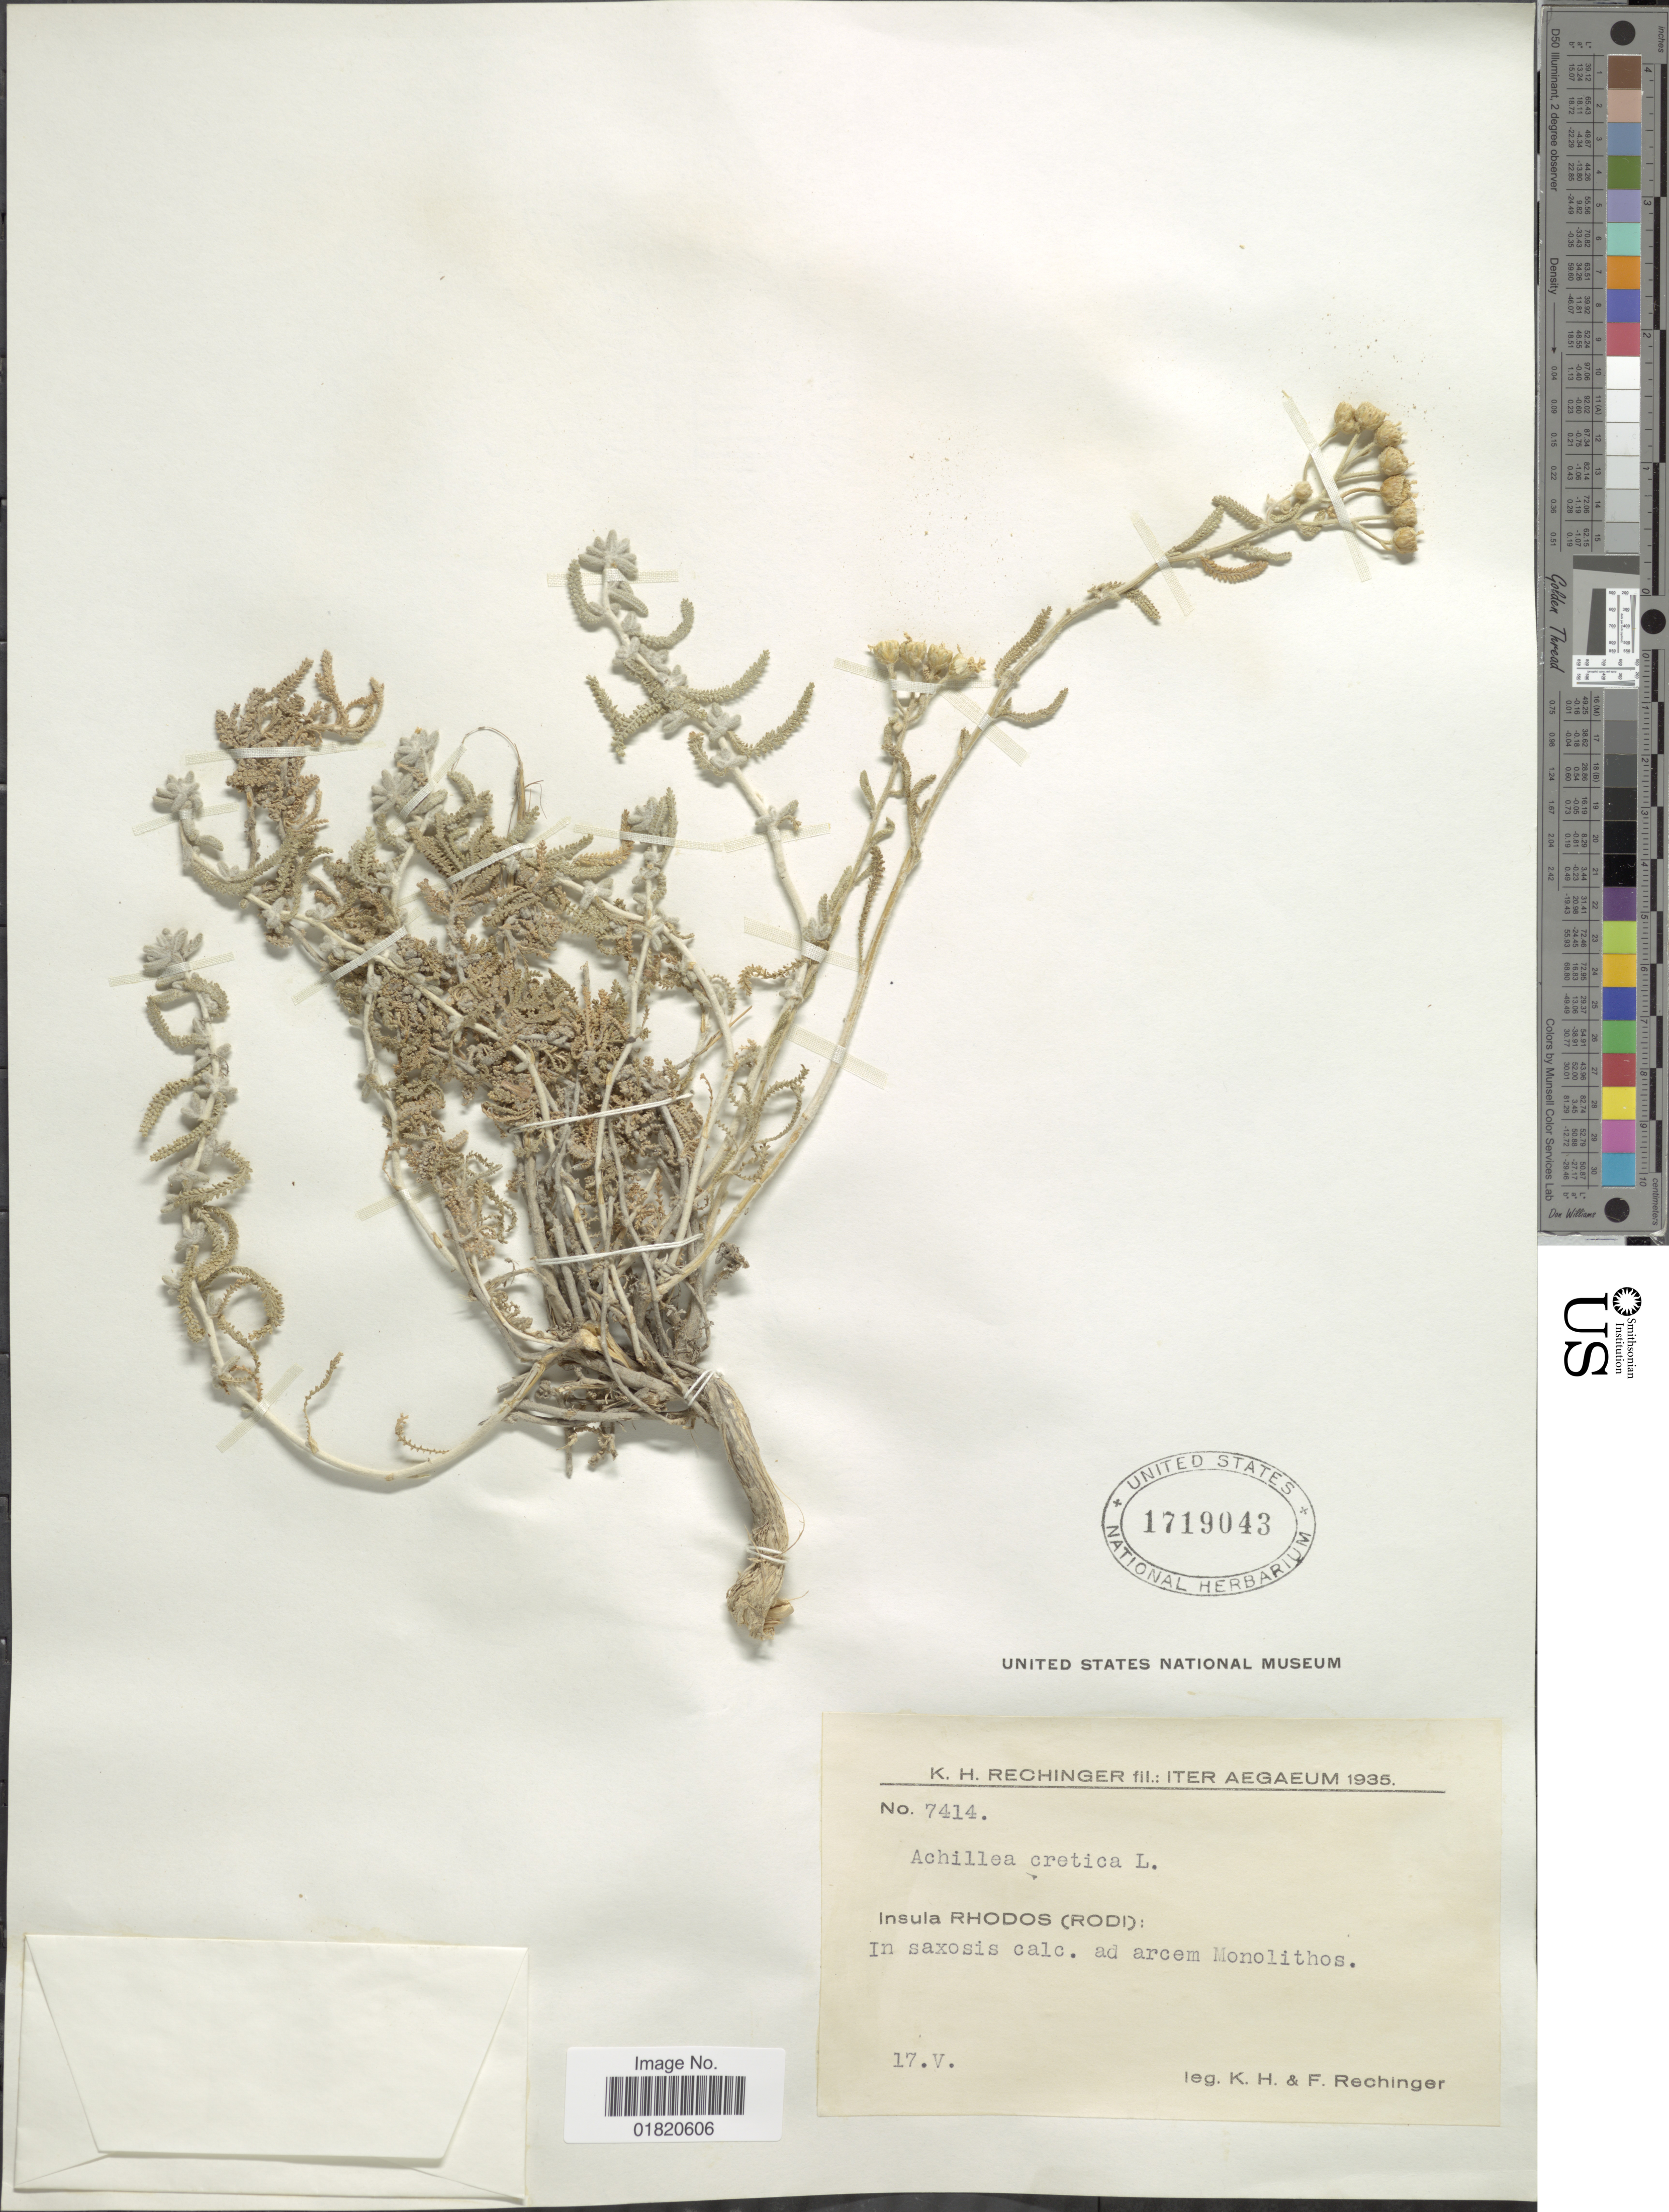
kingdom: Plantae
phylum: Tracheophyta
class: Magnoliopsida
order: Asterales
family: Asteraceae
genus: Achillea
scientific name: Achillea cretica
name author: L.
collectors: K. H. Rechinger & F. Rechinger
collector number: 7414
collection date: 1935-05-17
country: Greece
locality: Iter Aegaeum: Insula Rhodos (Rodi): In saxosis calc. ad arcem Monolithos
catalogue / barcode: US 1719043